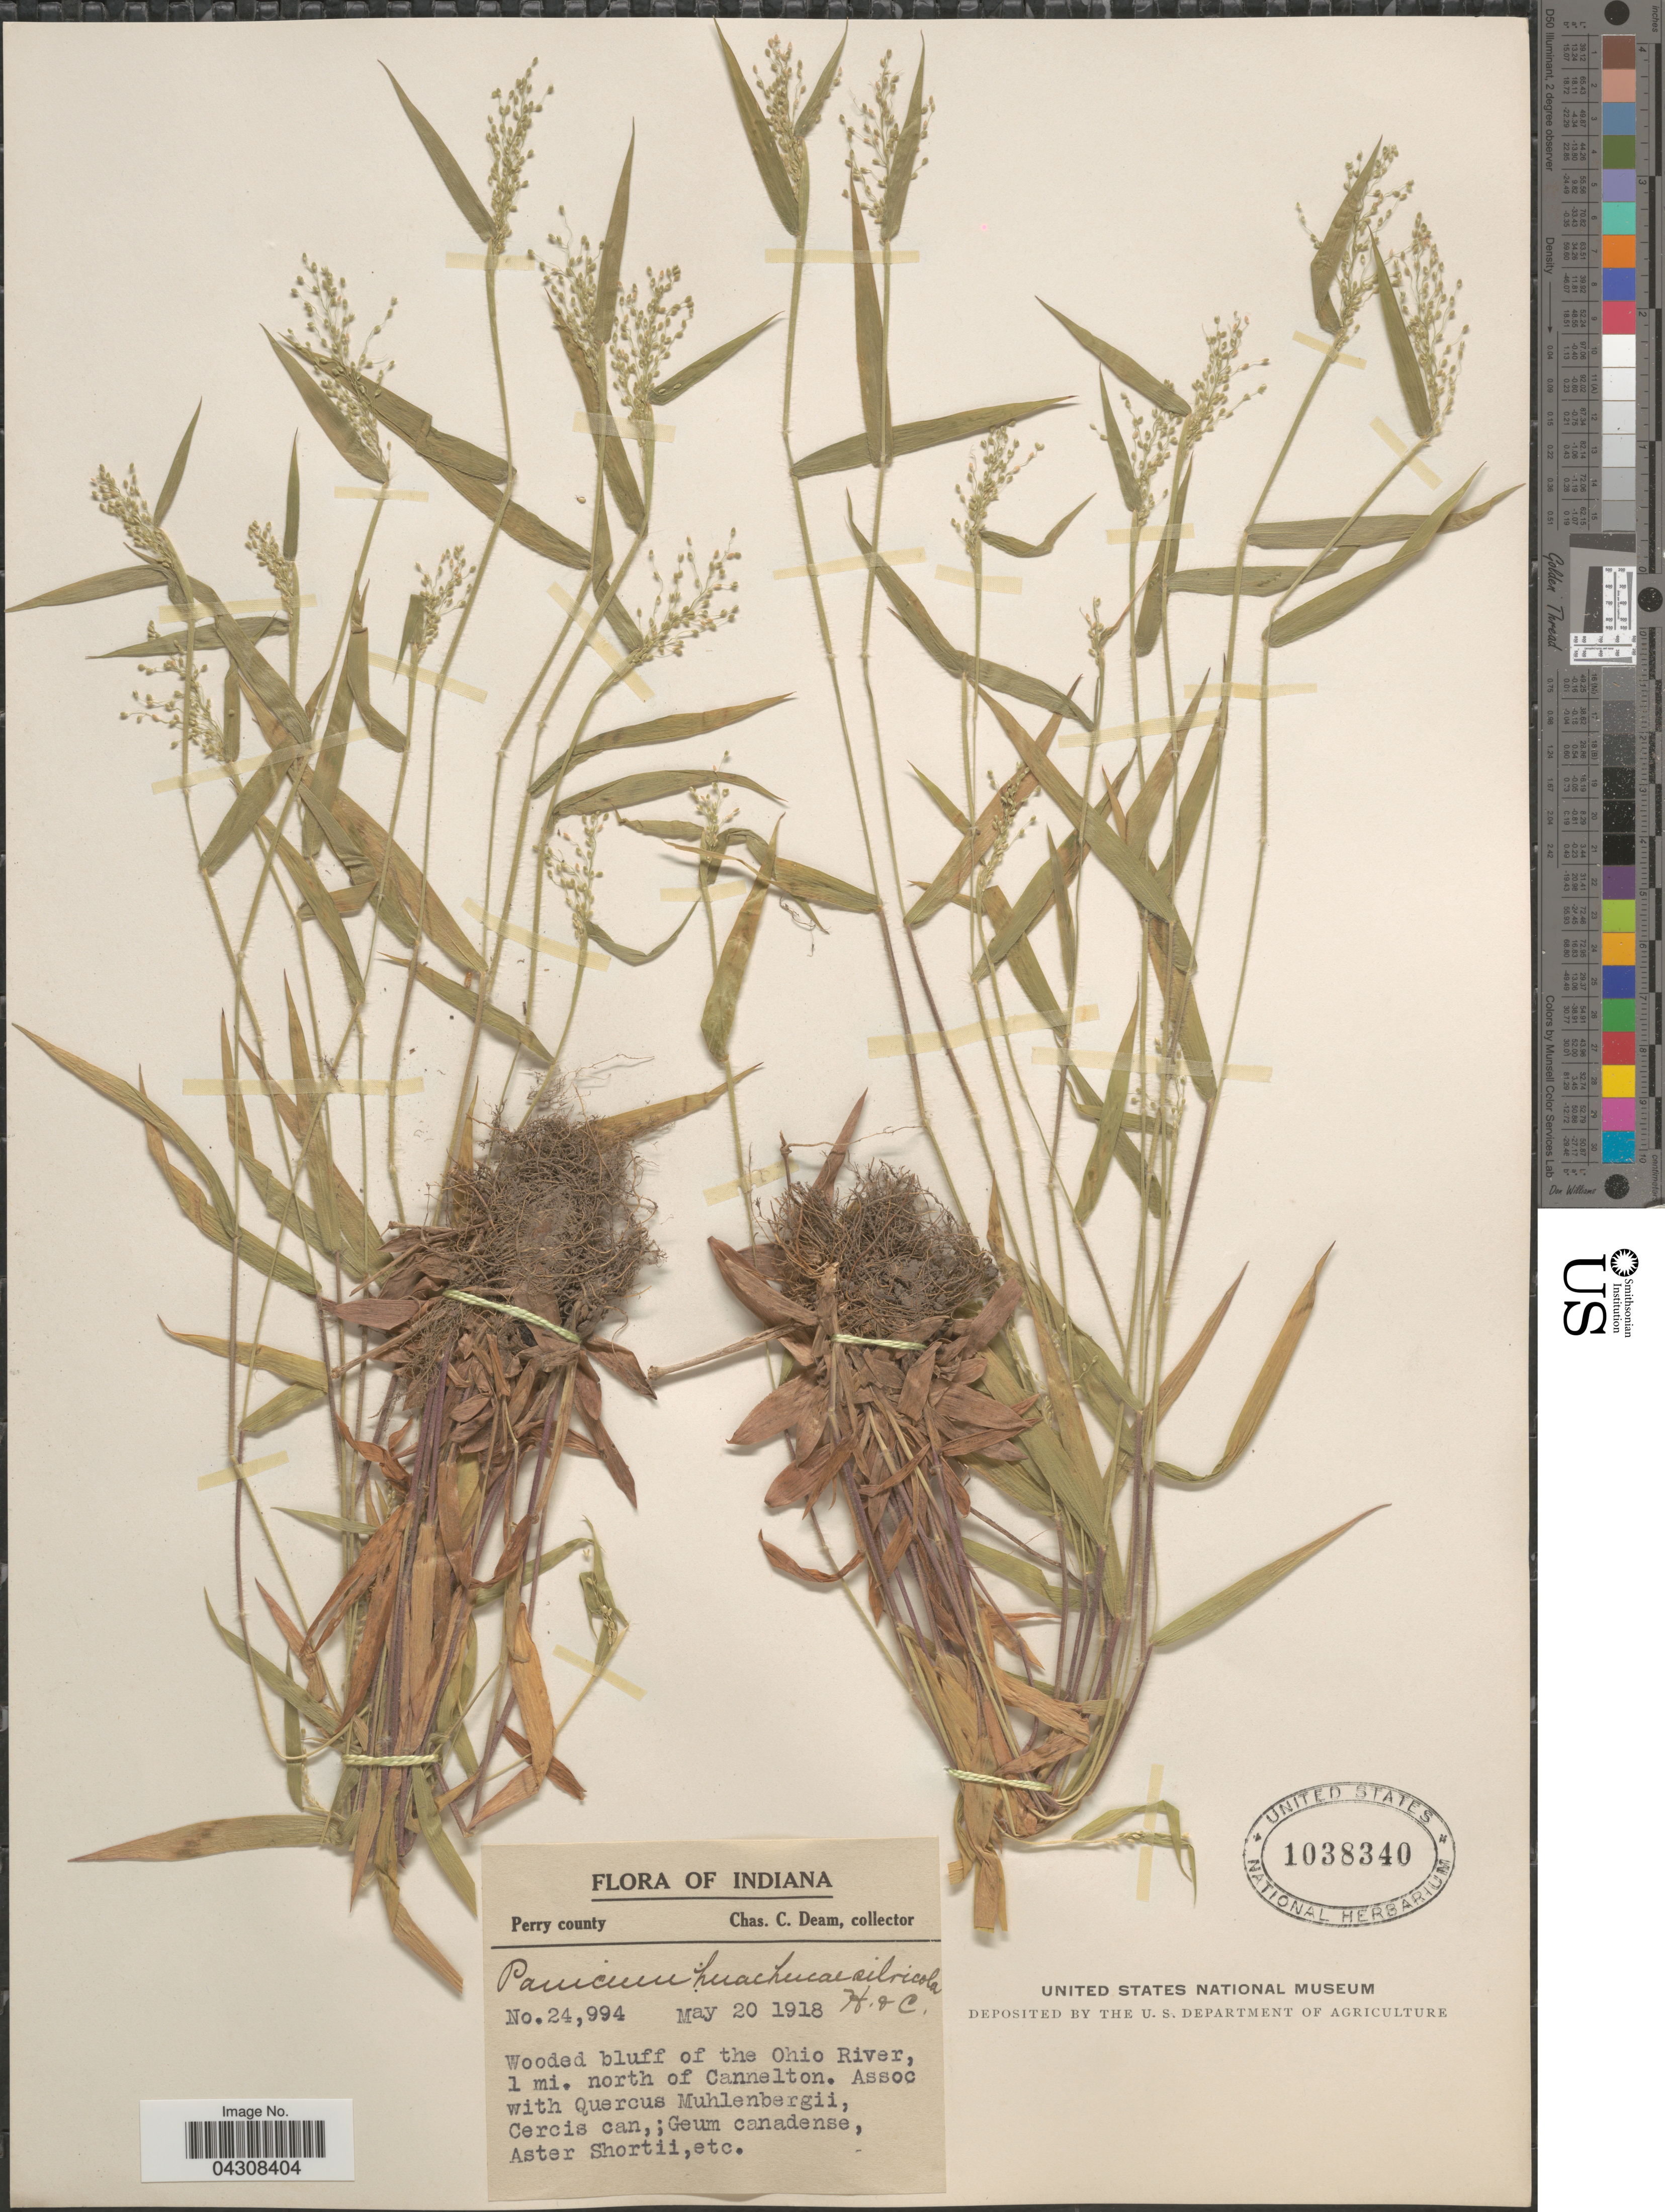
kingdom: Plantae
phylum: Tracheophyta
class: Liliopsida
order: Poales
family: Poaceae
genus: Dichanthelium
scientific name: Dichanthelium acuminatum var. acuminatum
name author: (Sw.) Gould & C.A. Clark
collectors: C. C. Deam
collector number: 24994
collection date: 1918-05-20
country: United States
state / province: Indiana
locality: Perry county. Wooded bluff of the Ohio River, 1 mi. north of Cannelton.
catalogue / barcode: US 1038340